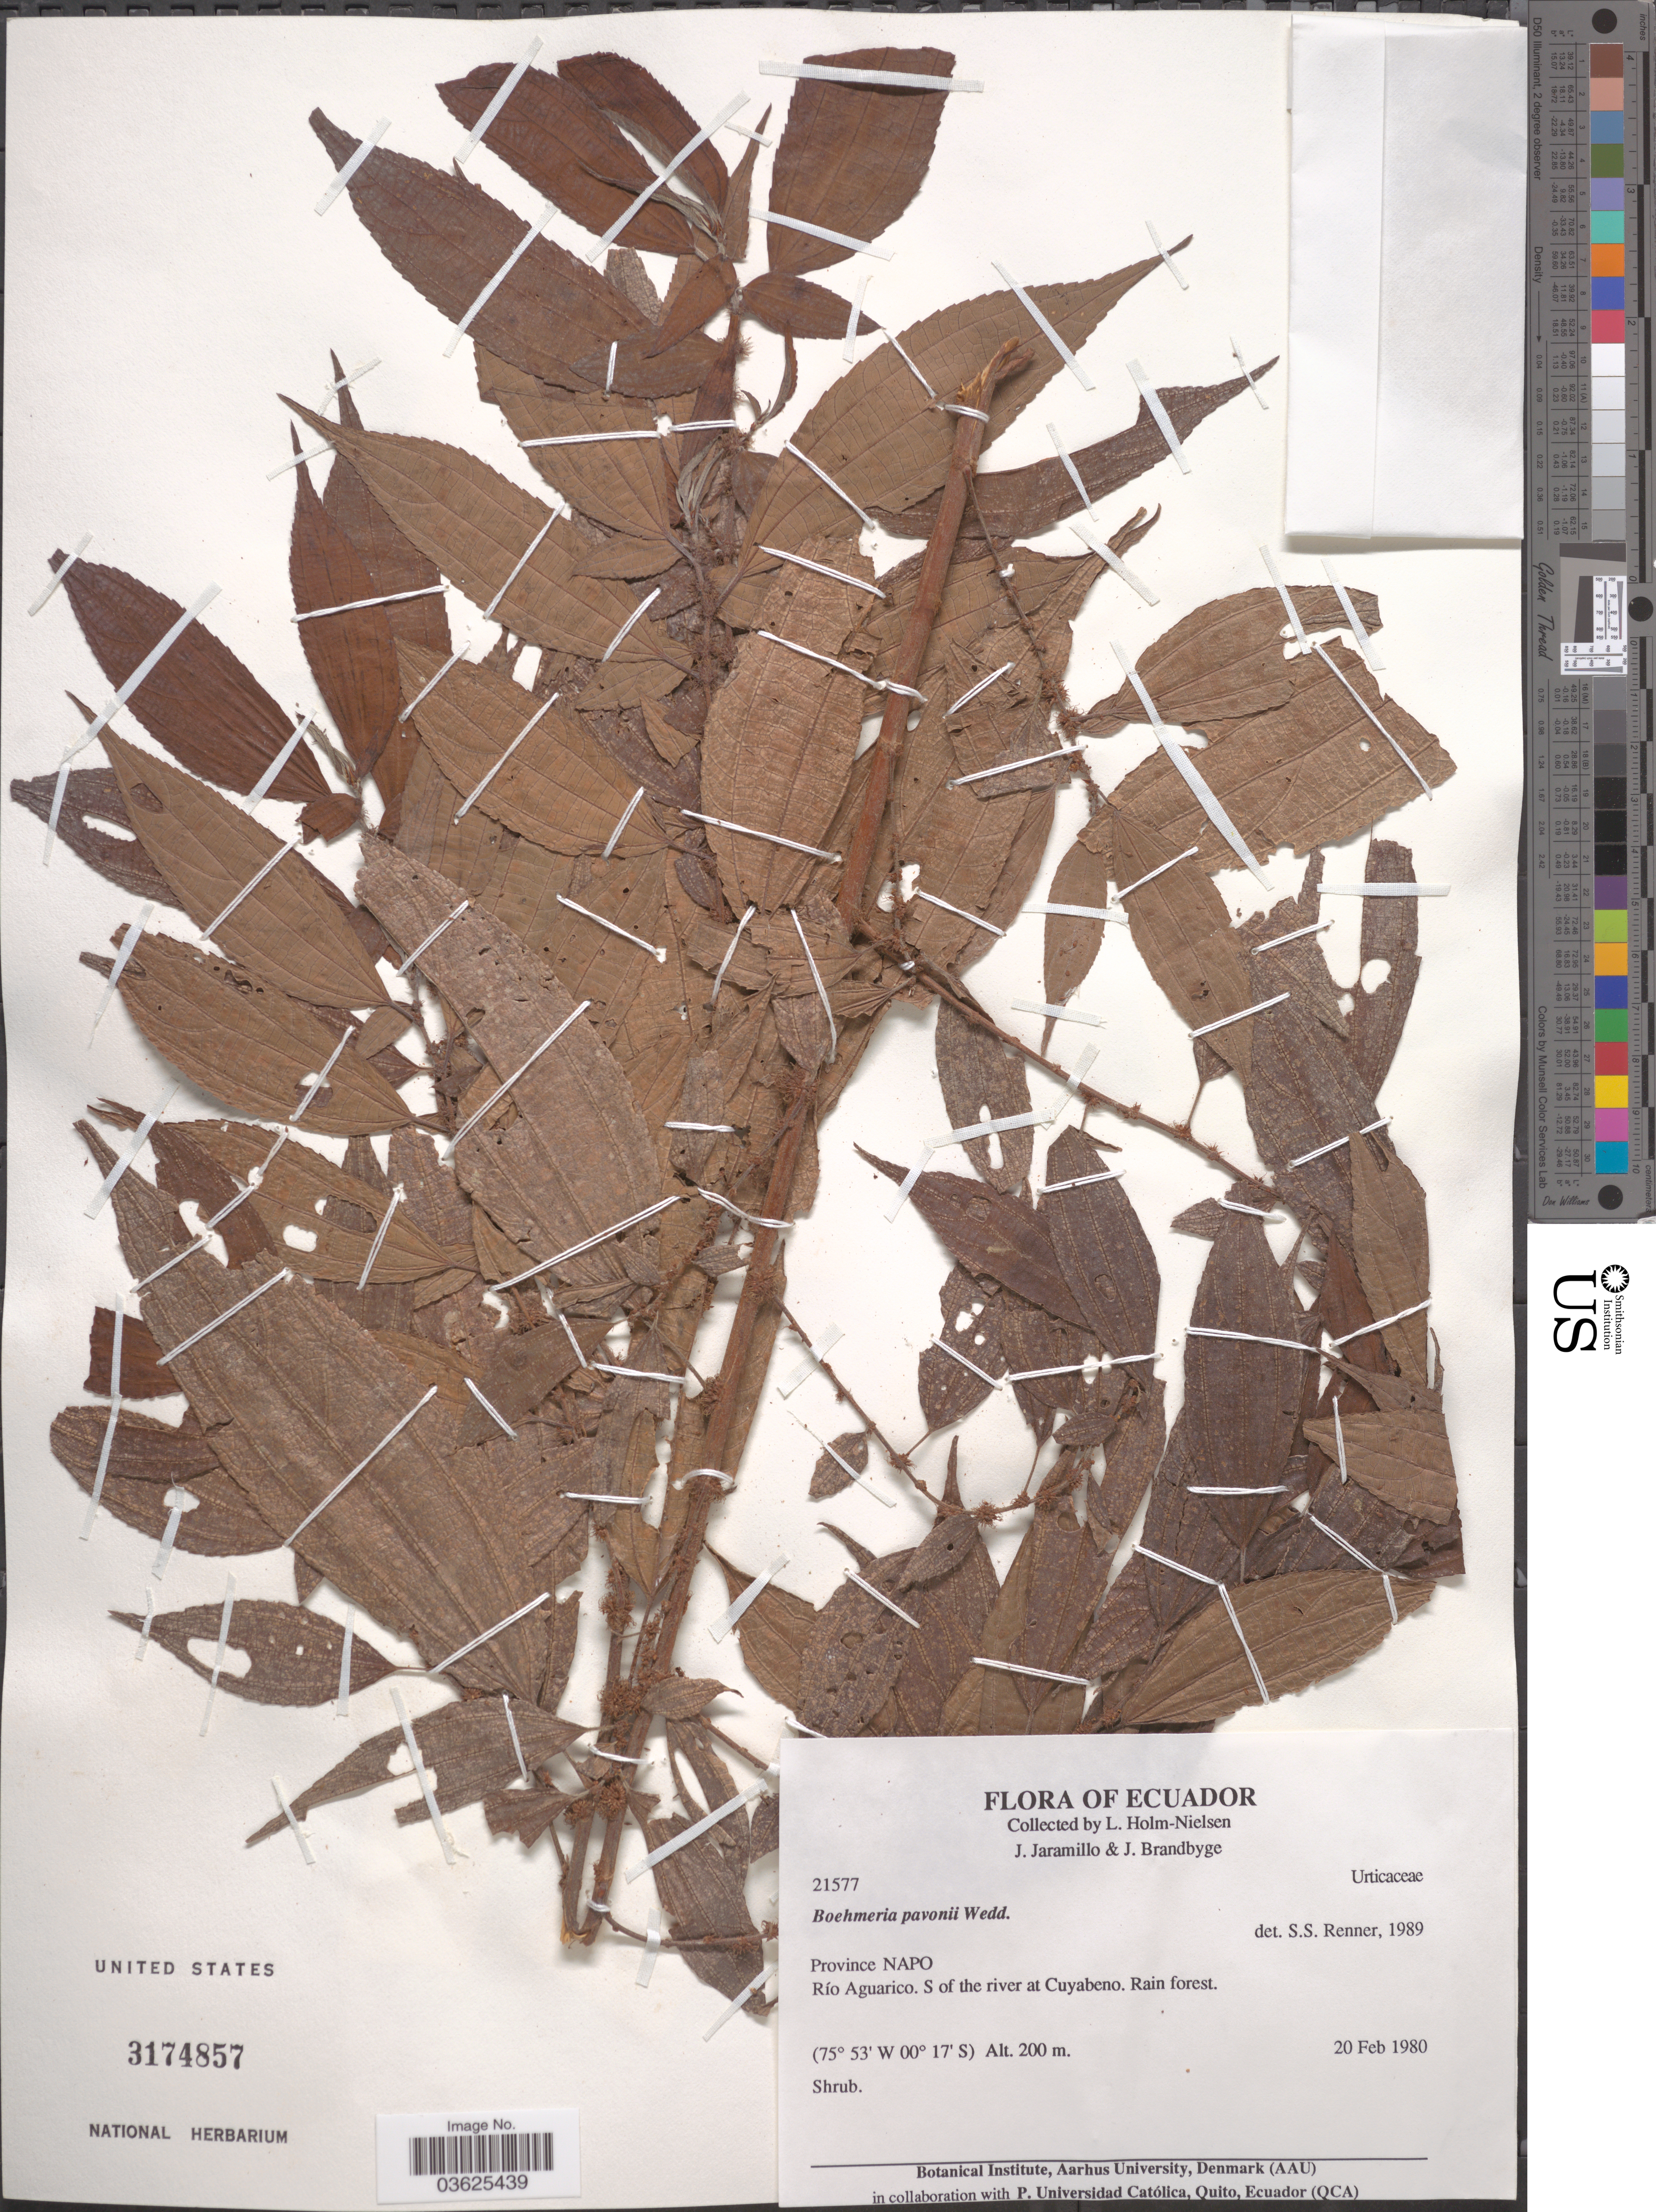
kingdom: Plantae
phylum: Tracheophyta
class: Magnoliopsida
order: Rosales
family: Urticaceae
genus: Boehmeria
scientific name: Boehmeria pavonii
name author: Wedd.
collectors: L. Holm-Nielsen, J. Jaramillo & J. Brandbyge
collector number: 21577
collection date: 1980-02-20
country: Ecuador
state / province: Napo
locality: Río Aguarico. S of the river at Cuyabeno.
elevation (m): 200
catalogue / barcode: US 3174857